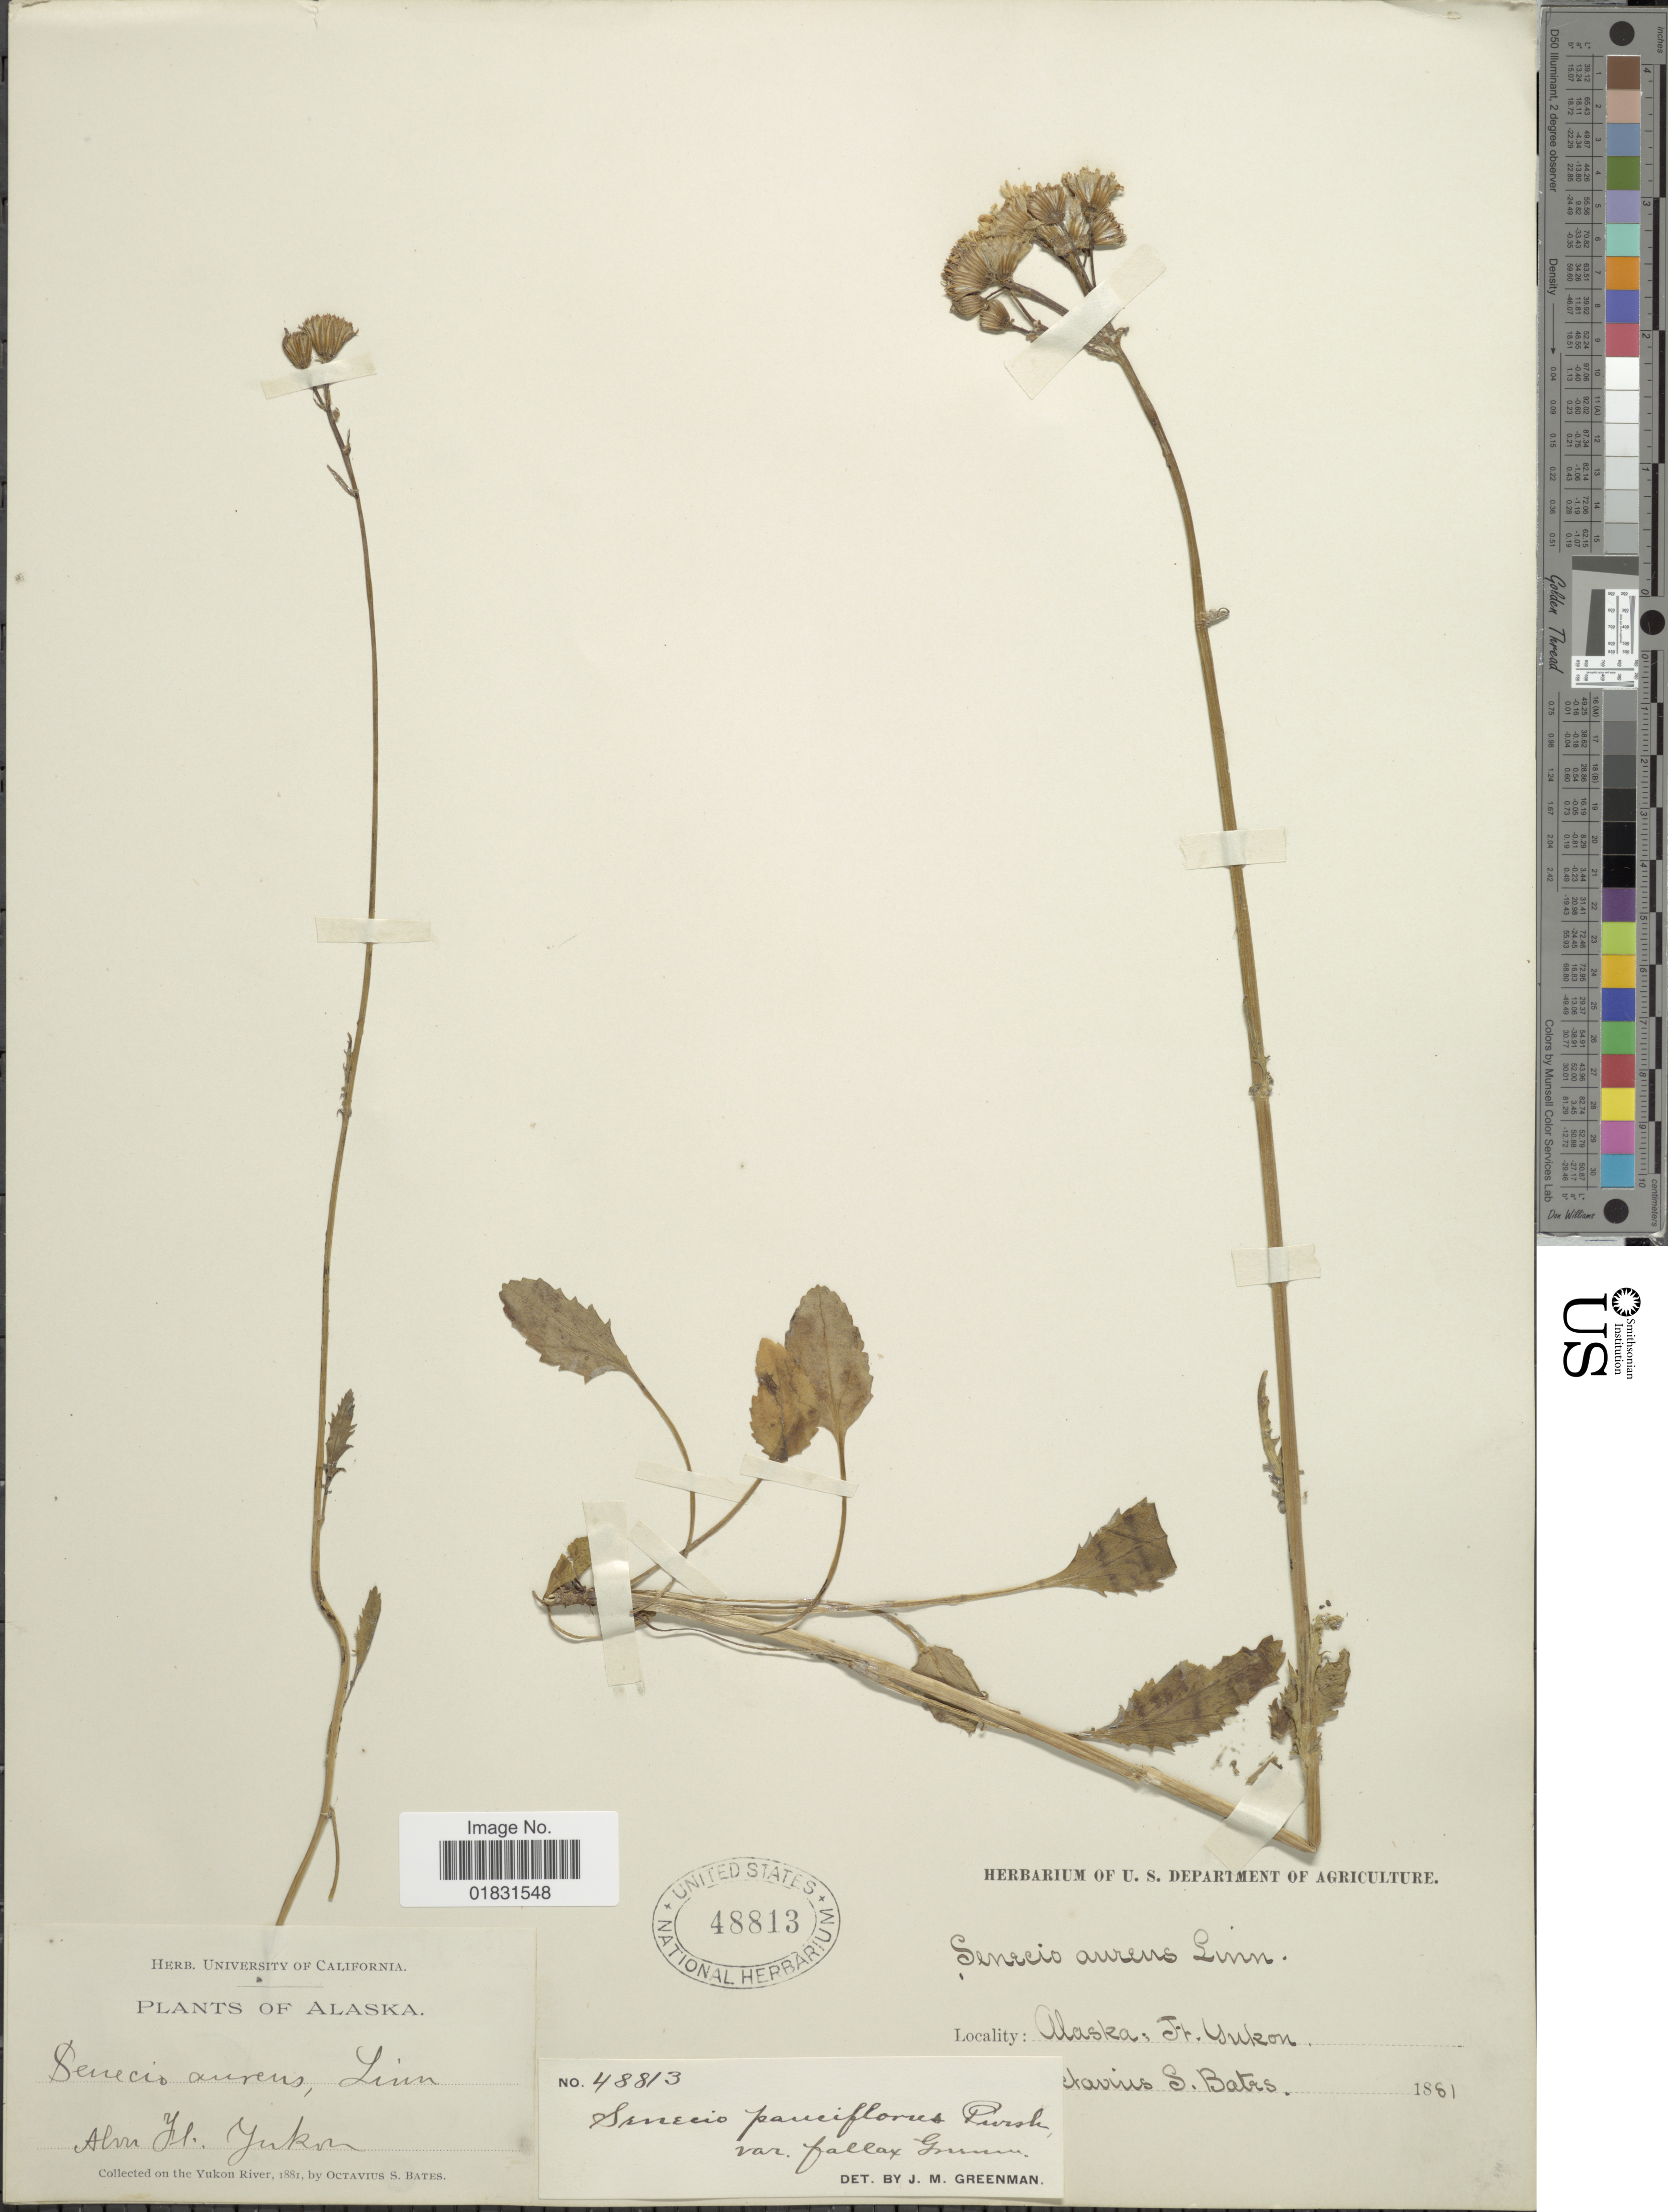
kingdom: Plantae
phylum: Tracheophyta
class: Magnoliopsida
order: Asterales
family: Asteraceae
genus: Packera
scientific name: Packera pauciflora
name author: (Pursh) W.A. Weber & Á. Löve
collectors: O. Bates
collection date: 1881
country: United States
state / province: Alaska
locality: Alm Fl. Yukon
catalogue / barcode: US 48813